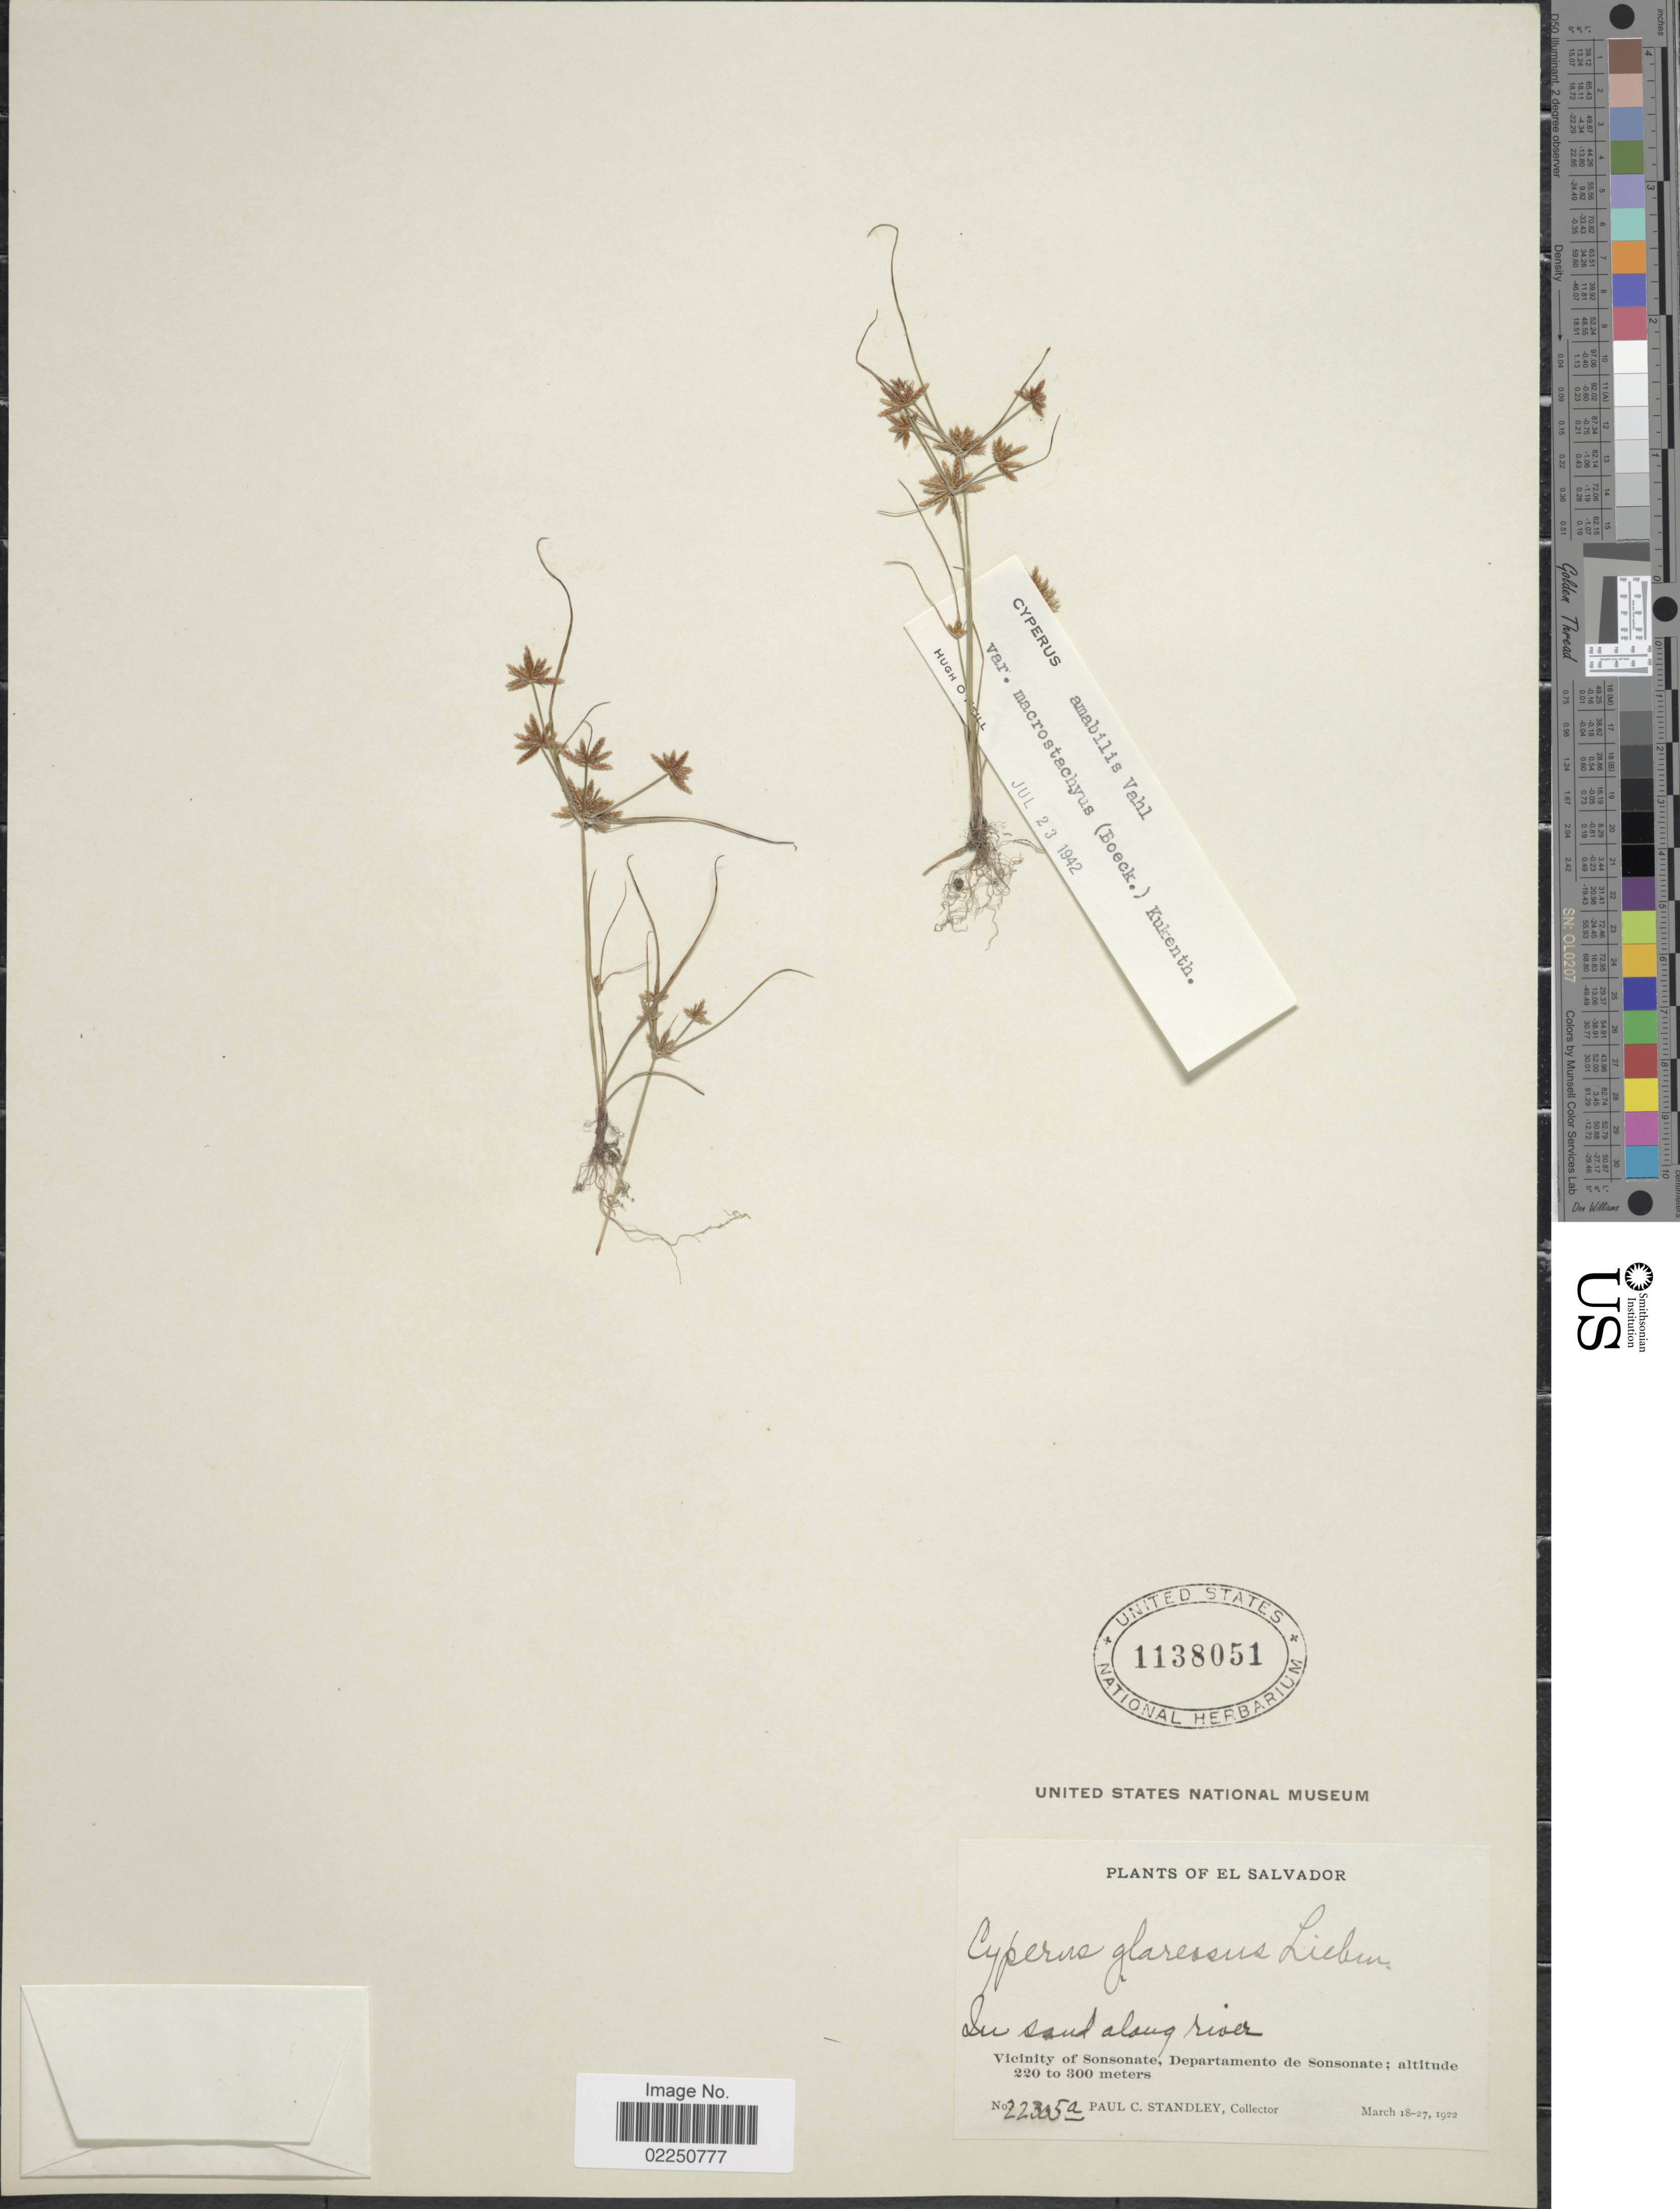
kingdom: Plantae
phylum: Tracheophyta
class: Liliopsida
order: Poales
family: Cyperaceae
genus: Cyperus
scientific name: Cyperus amabilis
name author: Vahl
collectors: P. C. Standley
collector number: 22305a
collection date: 1922-03-18/1922-03-27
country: El Salvador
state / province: Sonsonate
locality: In sand along river. Vicinity of Sonsonate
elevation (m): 220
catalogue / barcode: US 1138051